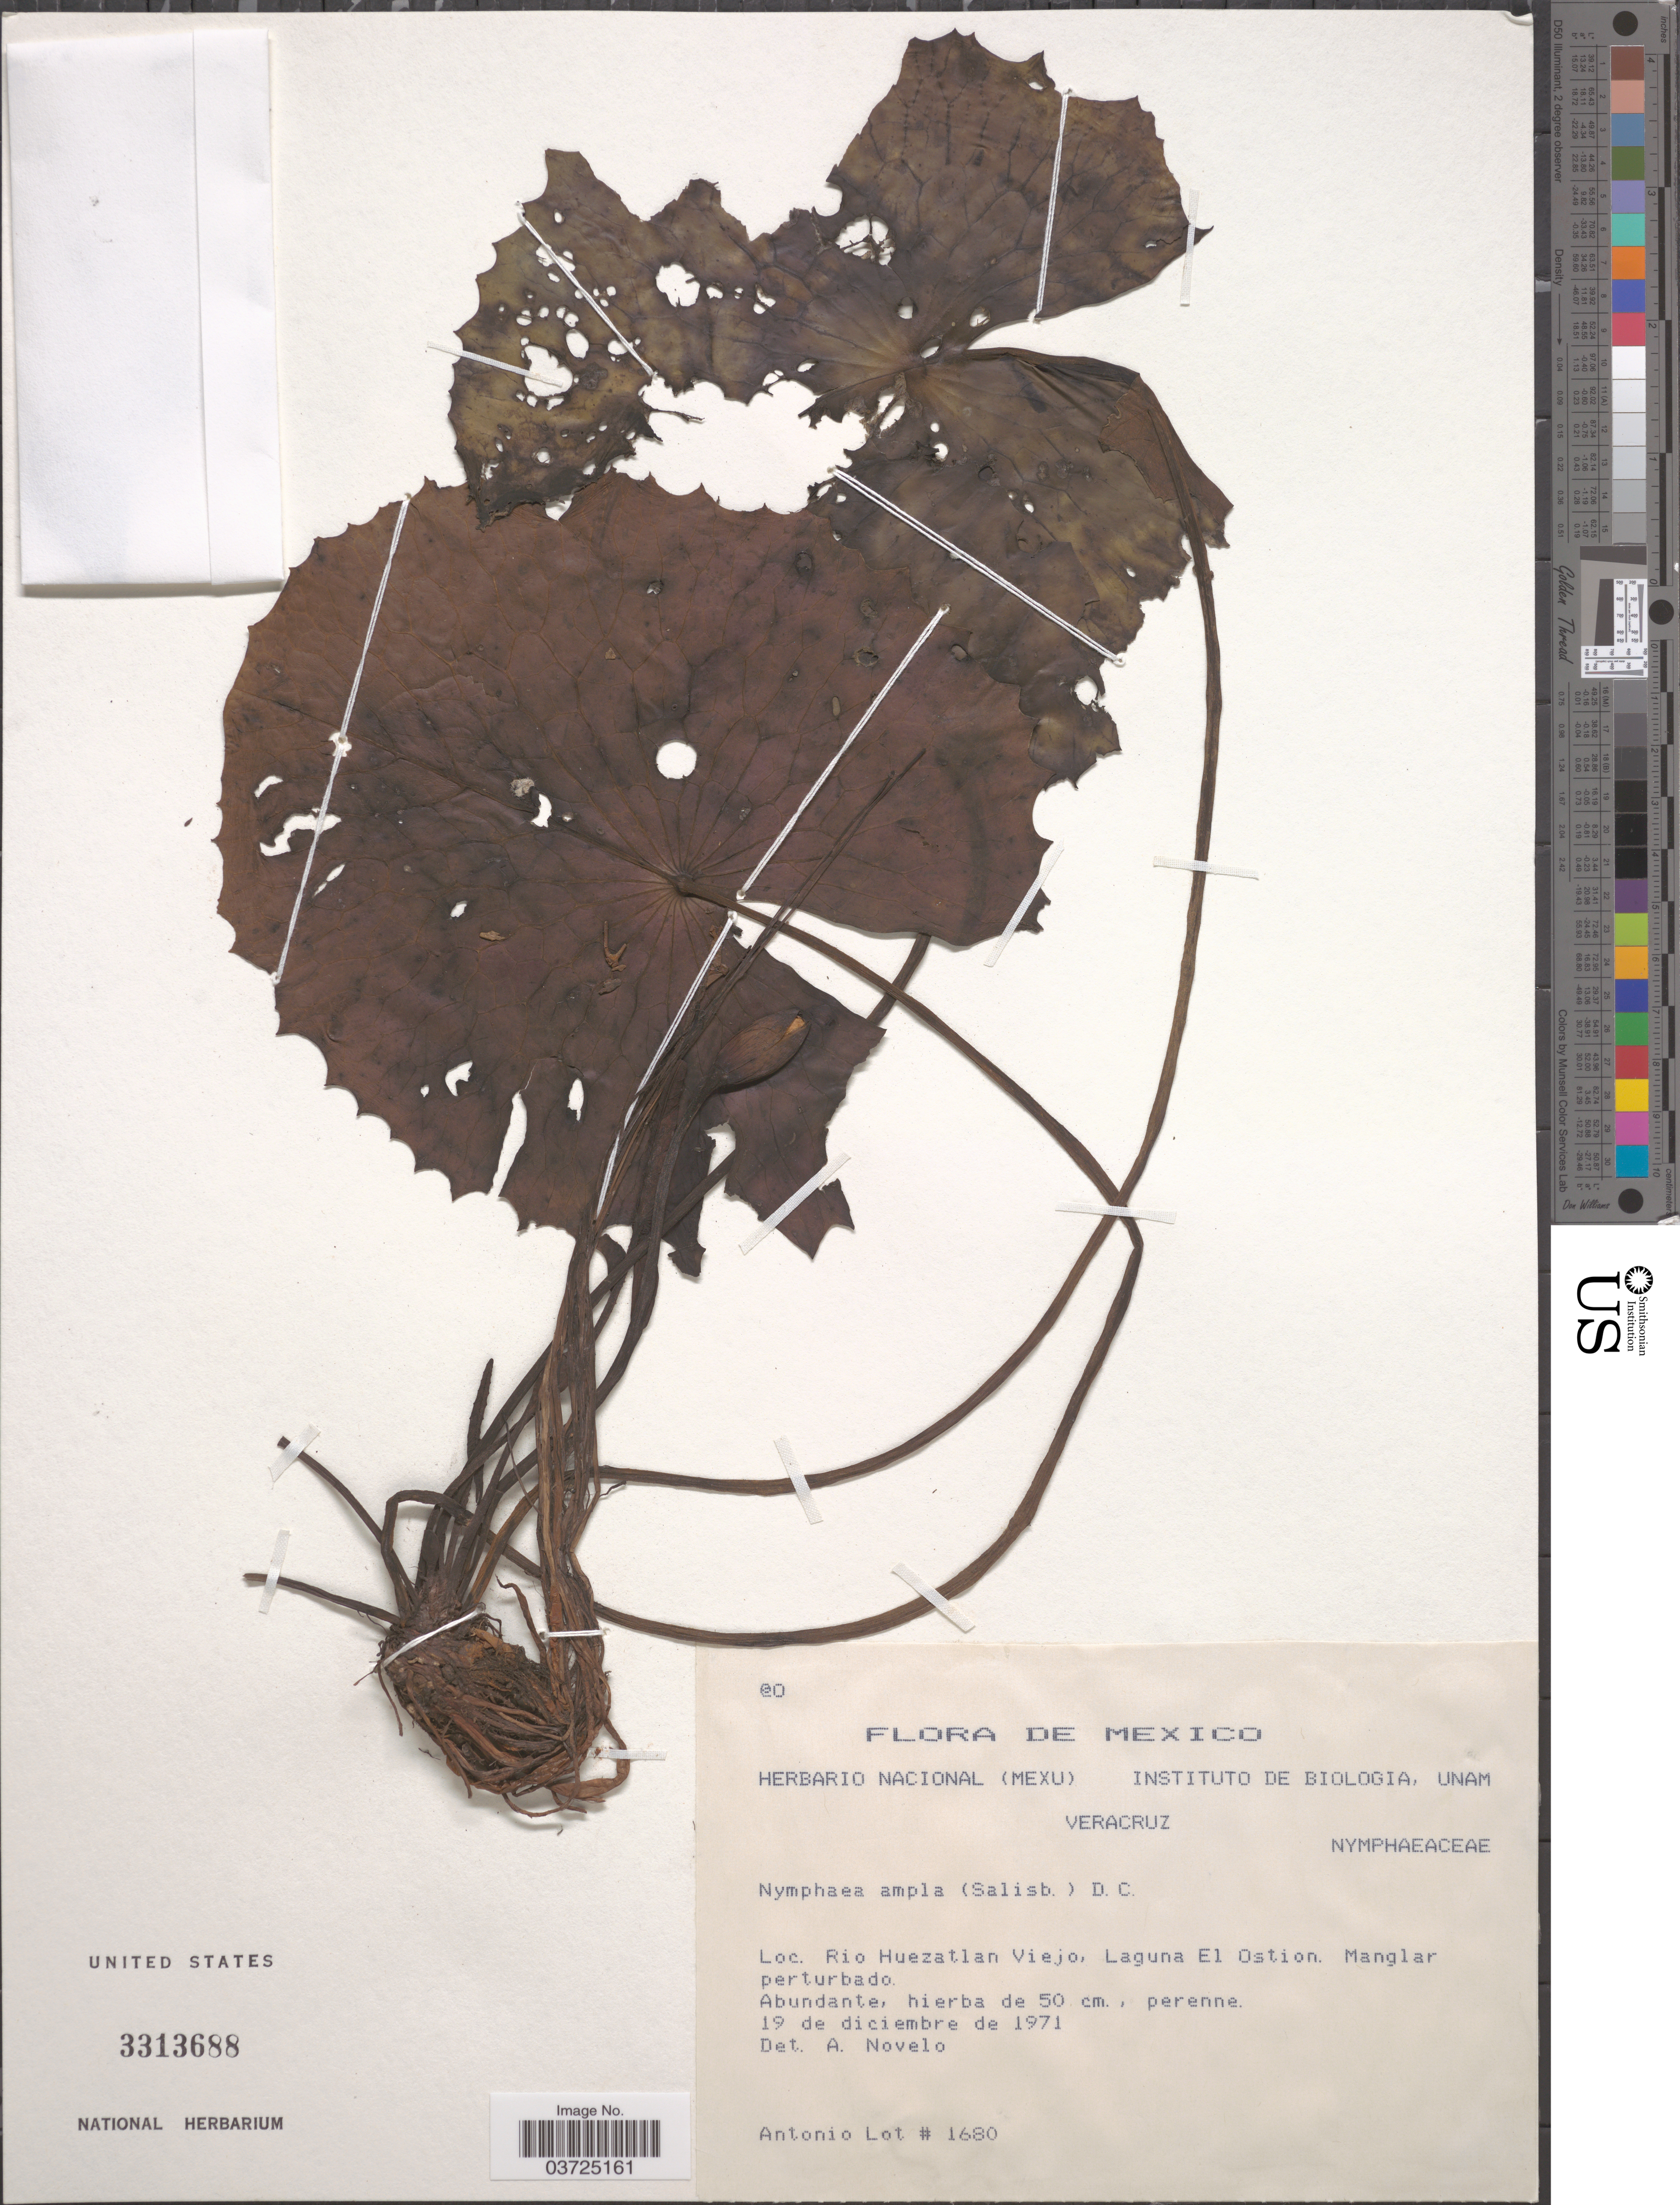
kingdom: Plantae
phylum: Tracheophyta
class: Magnoliopsida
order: Nymphaeales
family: Nymphaeaceae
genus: Nymphaea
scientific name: Nymphaea ampla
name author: (Salisb.) DC.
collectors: Lot, A.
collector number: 1680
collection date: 1971-12-19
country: Mexico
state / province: Veracruz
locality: Veracruz. Rio Huezatlan Viejo. Laguna El Ostion. Manglar perturbado.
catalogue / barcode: US 3313688